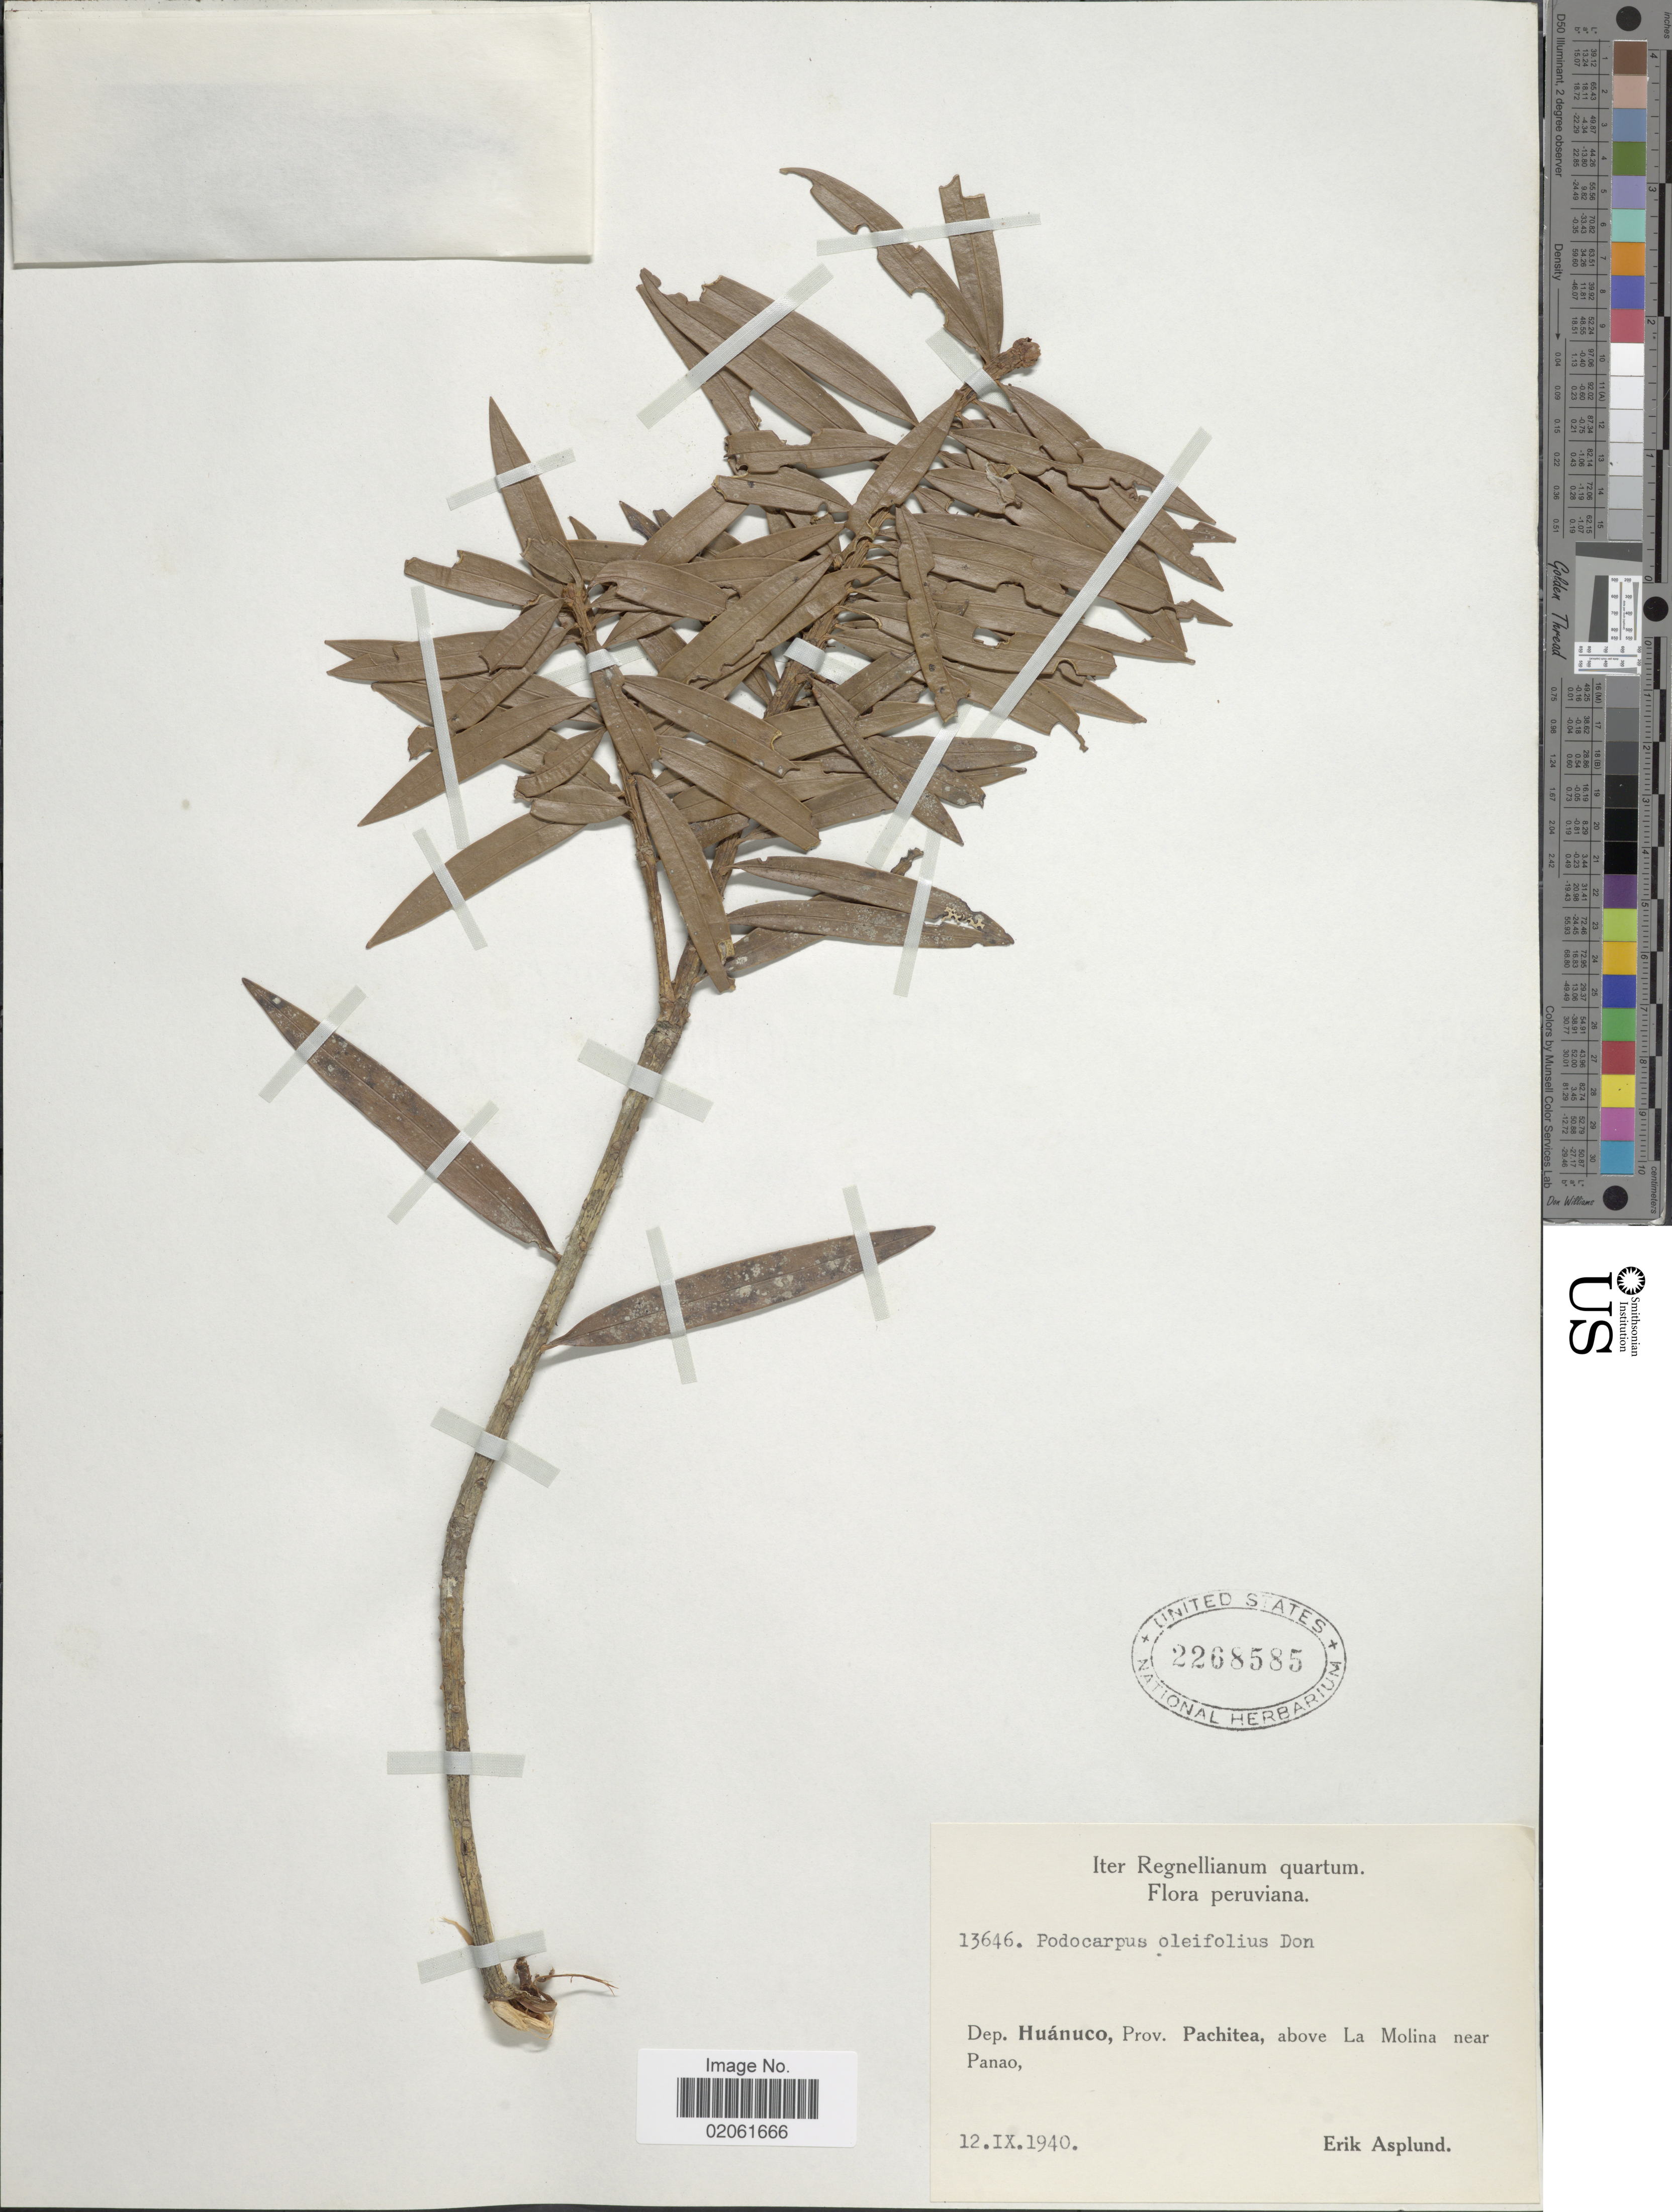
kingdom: Plantae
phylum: Tracheophyta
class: Pinopsida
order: Pinales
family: Podocarpaceae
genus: Podocarpus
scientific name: Podocarpus oleifolius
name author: D. Don ex Lamb.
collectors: E. Asplund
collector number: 13646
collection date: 1940-09-12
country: Peru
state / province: Huánuco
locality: Prov. Pachitea, above La Molina near Panao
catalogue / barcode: US 2268585